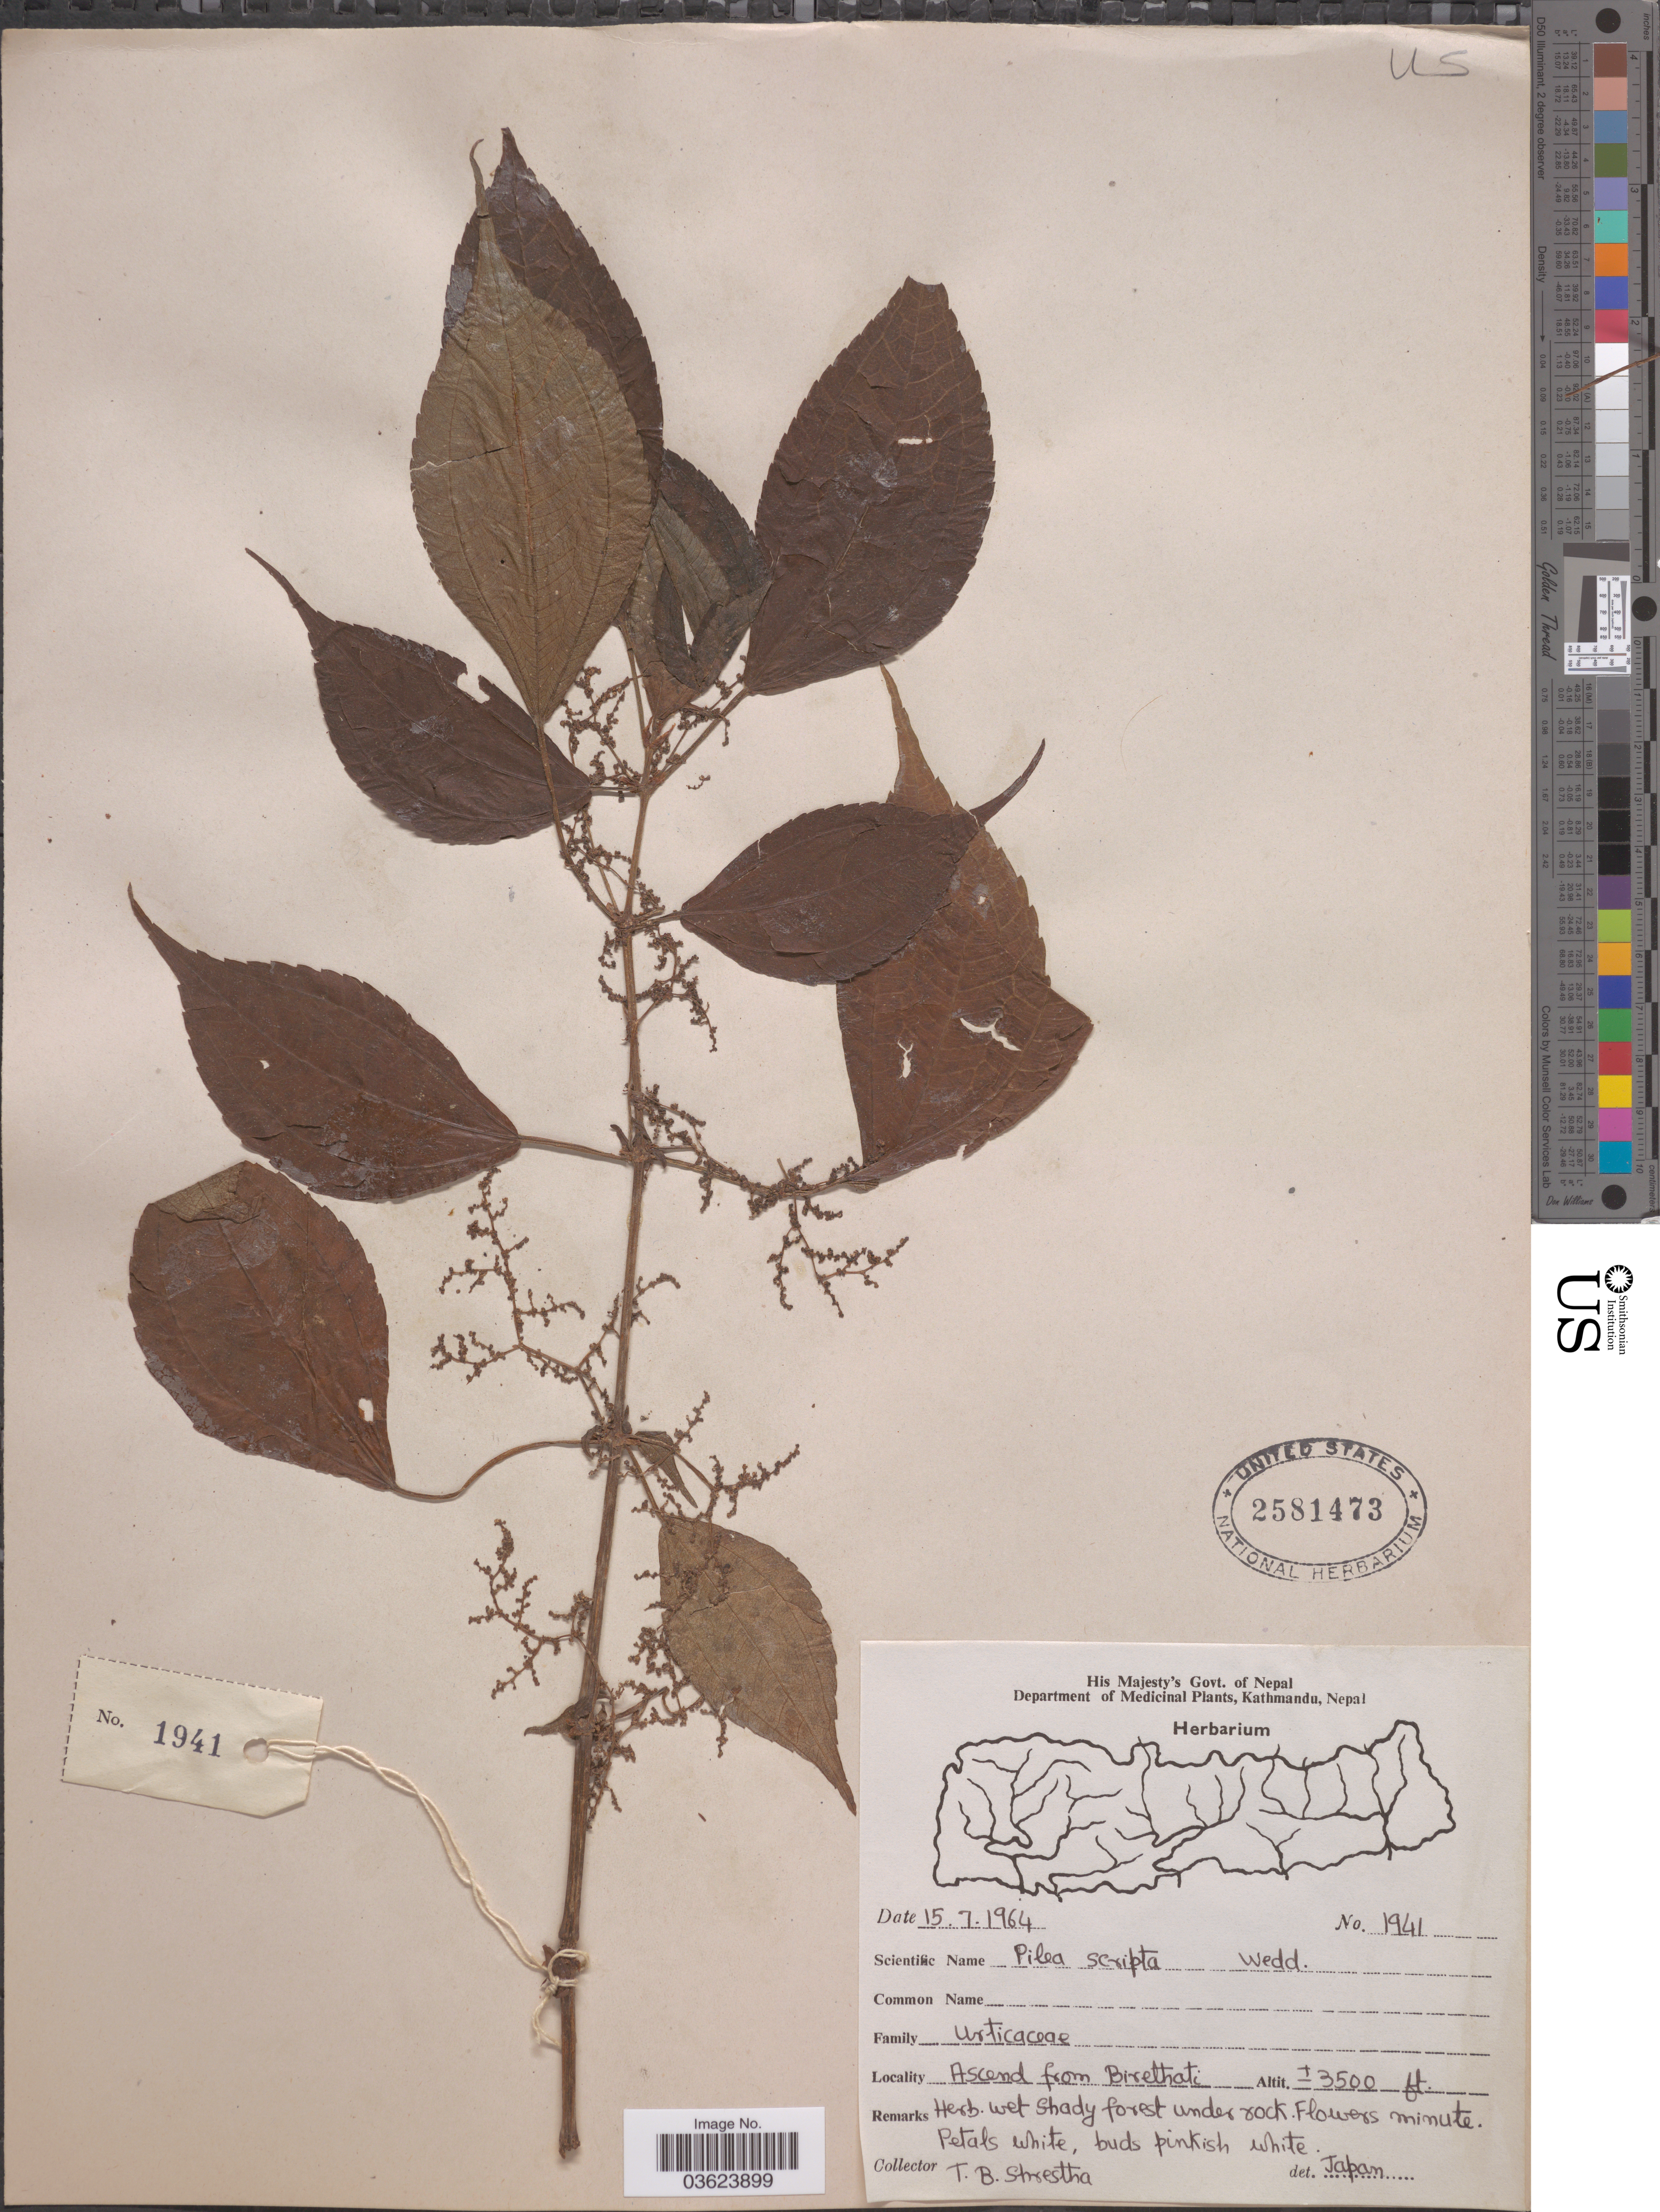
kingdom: Plantae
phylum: Tracheophyta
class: Magnoliopsida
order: Rosales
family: Urticaceae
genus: Pilea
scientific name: Pilea scripta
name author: (Buch.-Ham. ex D. Don) Wedd.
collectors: T. B. Shrestha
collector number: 1941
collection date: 1964-07-15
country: Nepal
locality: Ascend from Birethati.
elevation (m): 1067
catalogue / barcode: US 2581473